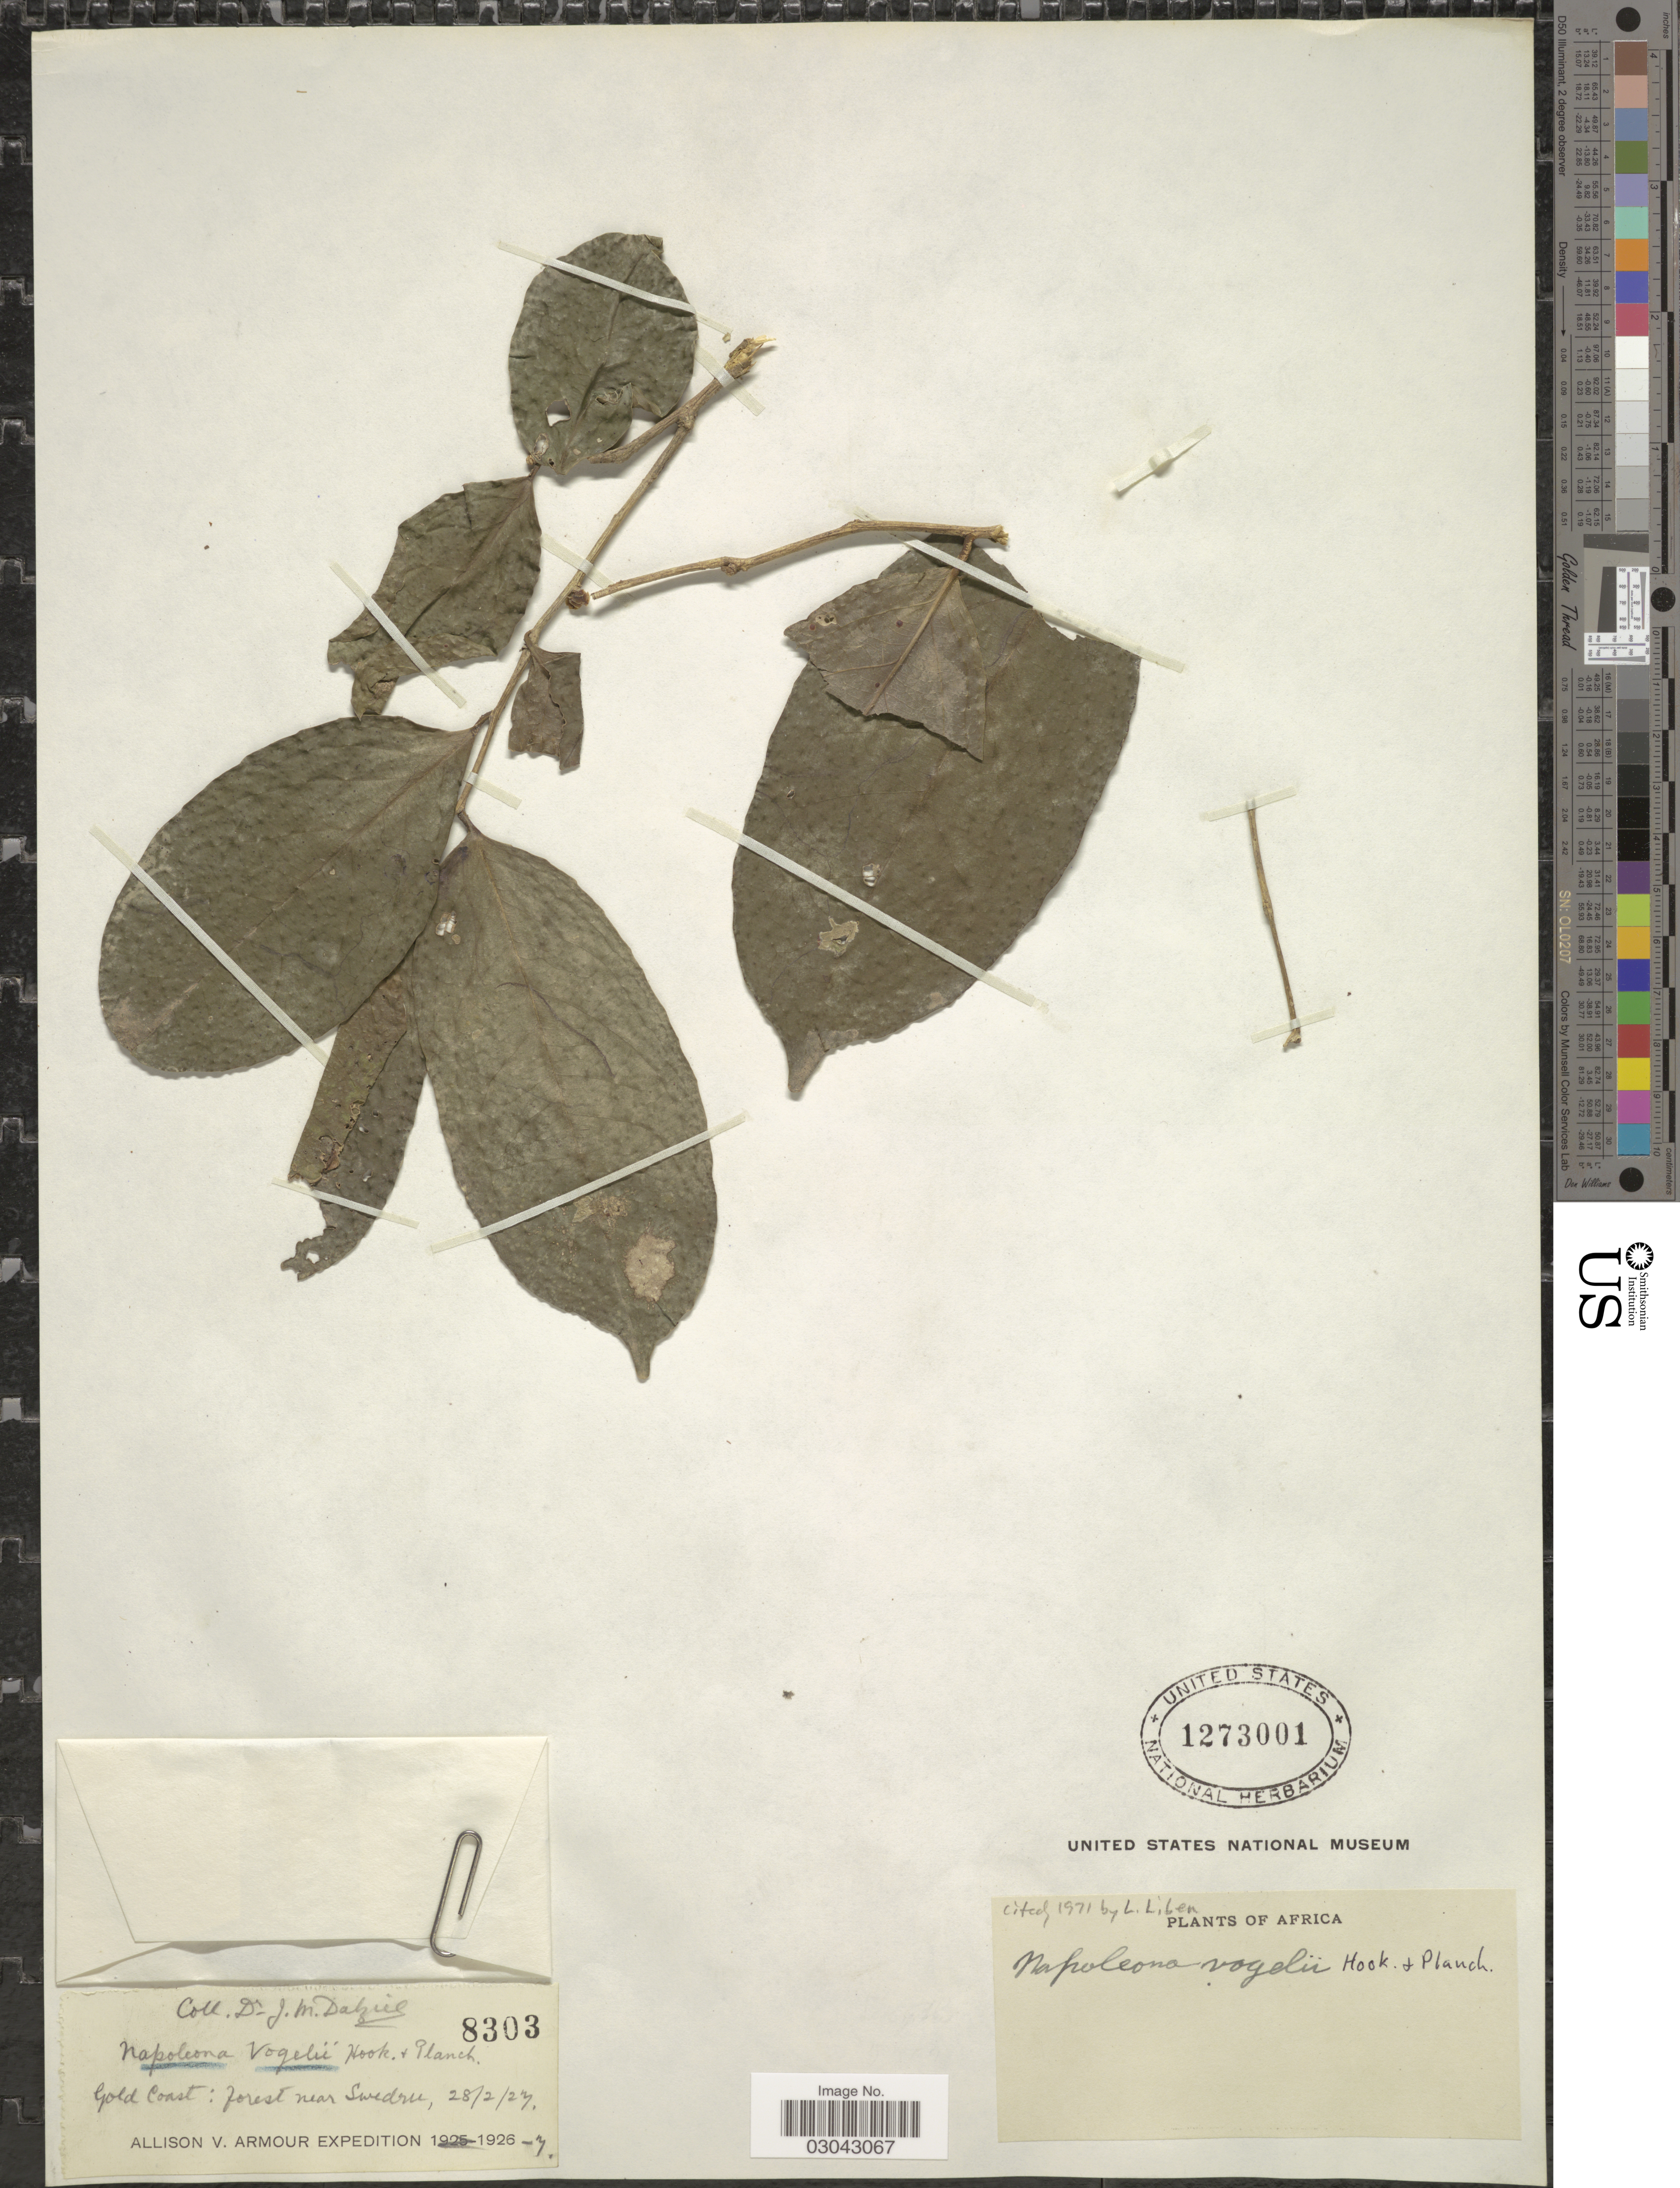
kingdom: Plantae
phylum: Tracheophyta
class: Magnoliopsida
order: Ericales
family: Lecythidaceae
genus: Napoleonaea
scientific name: Napoleonaea vogelii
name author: Hook. & Planch.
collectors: J. Dalziel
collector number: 8303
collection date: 1927-02-28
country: Ghana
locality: Gold Coast: forest near Swedru.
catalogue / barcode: US 1273001